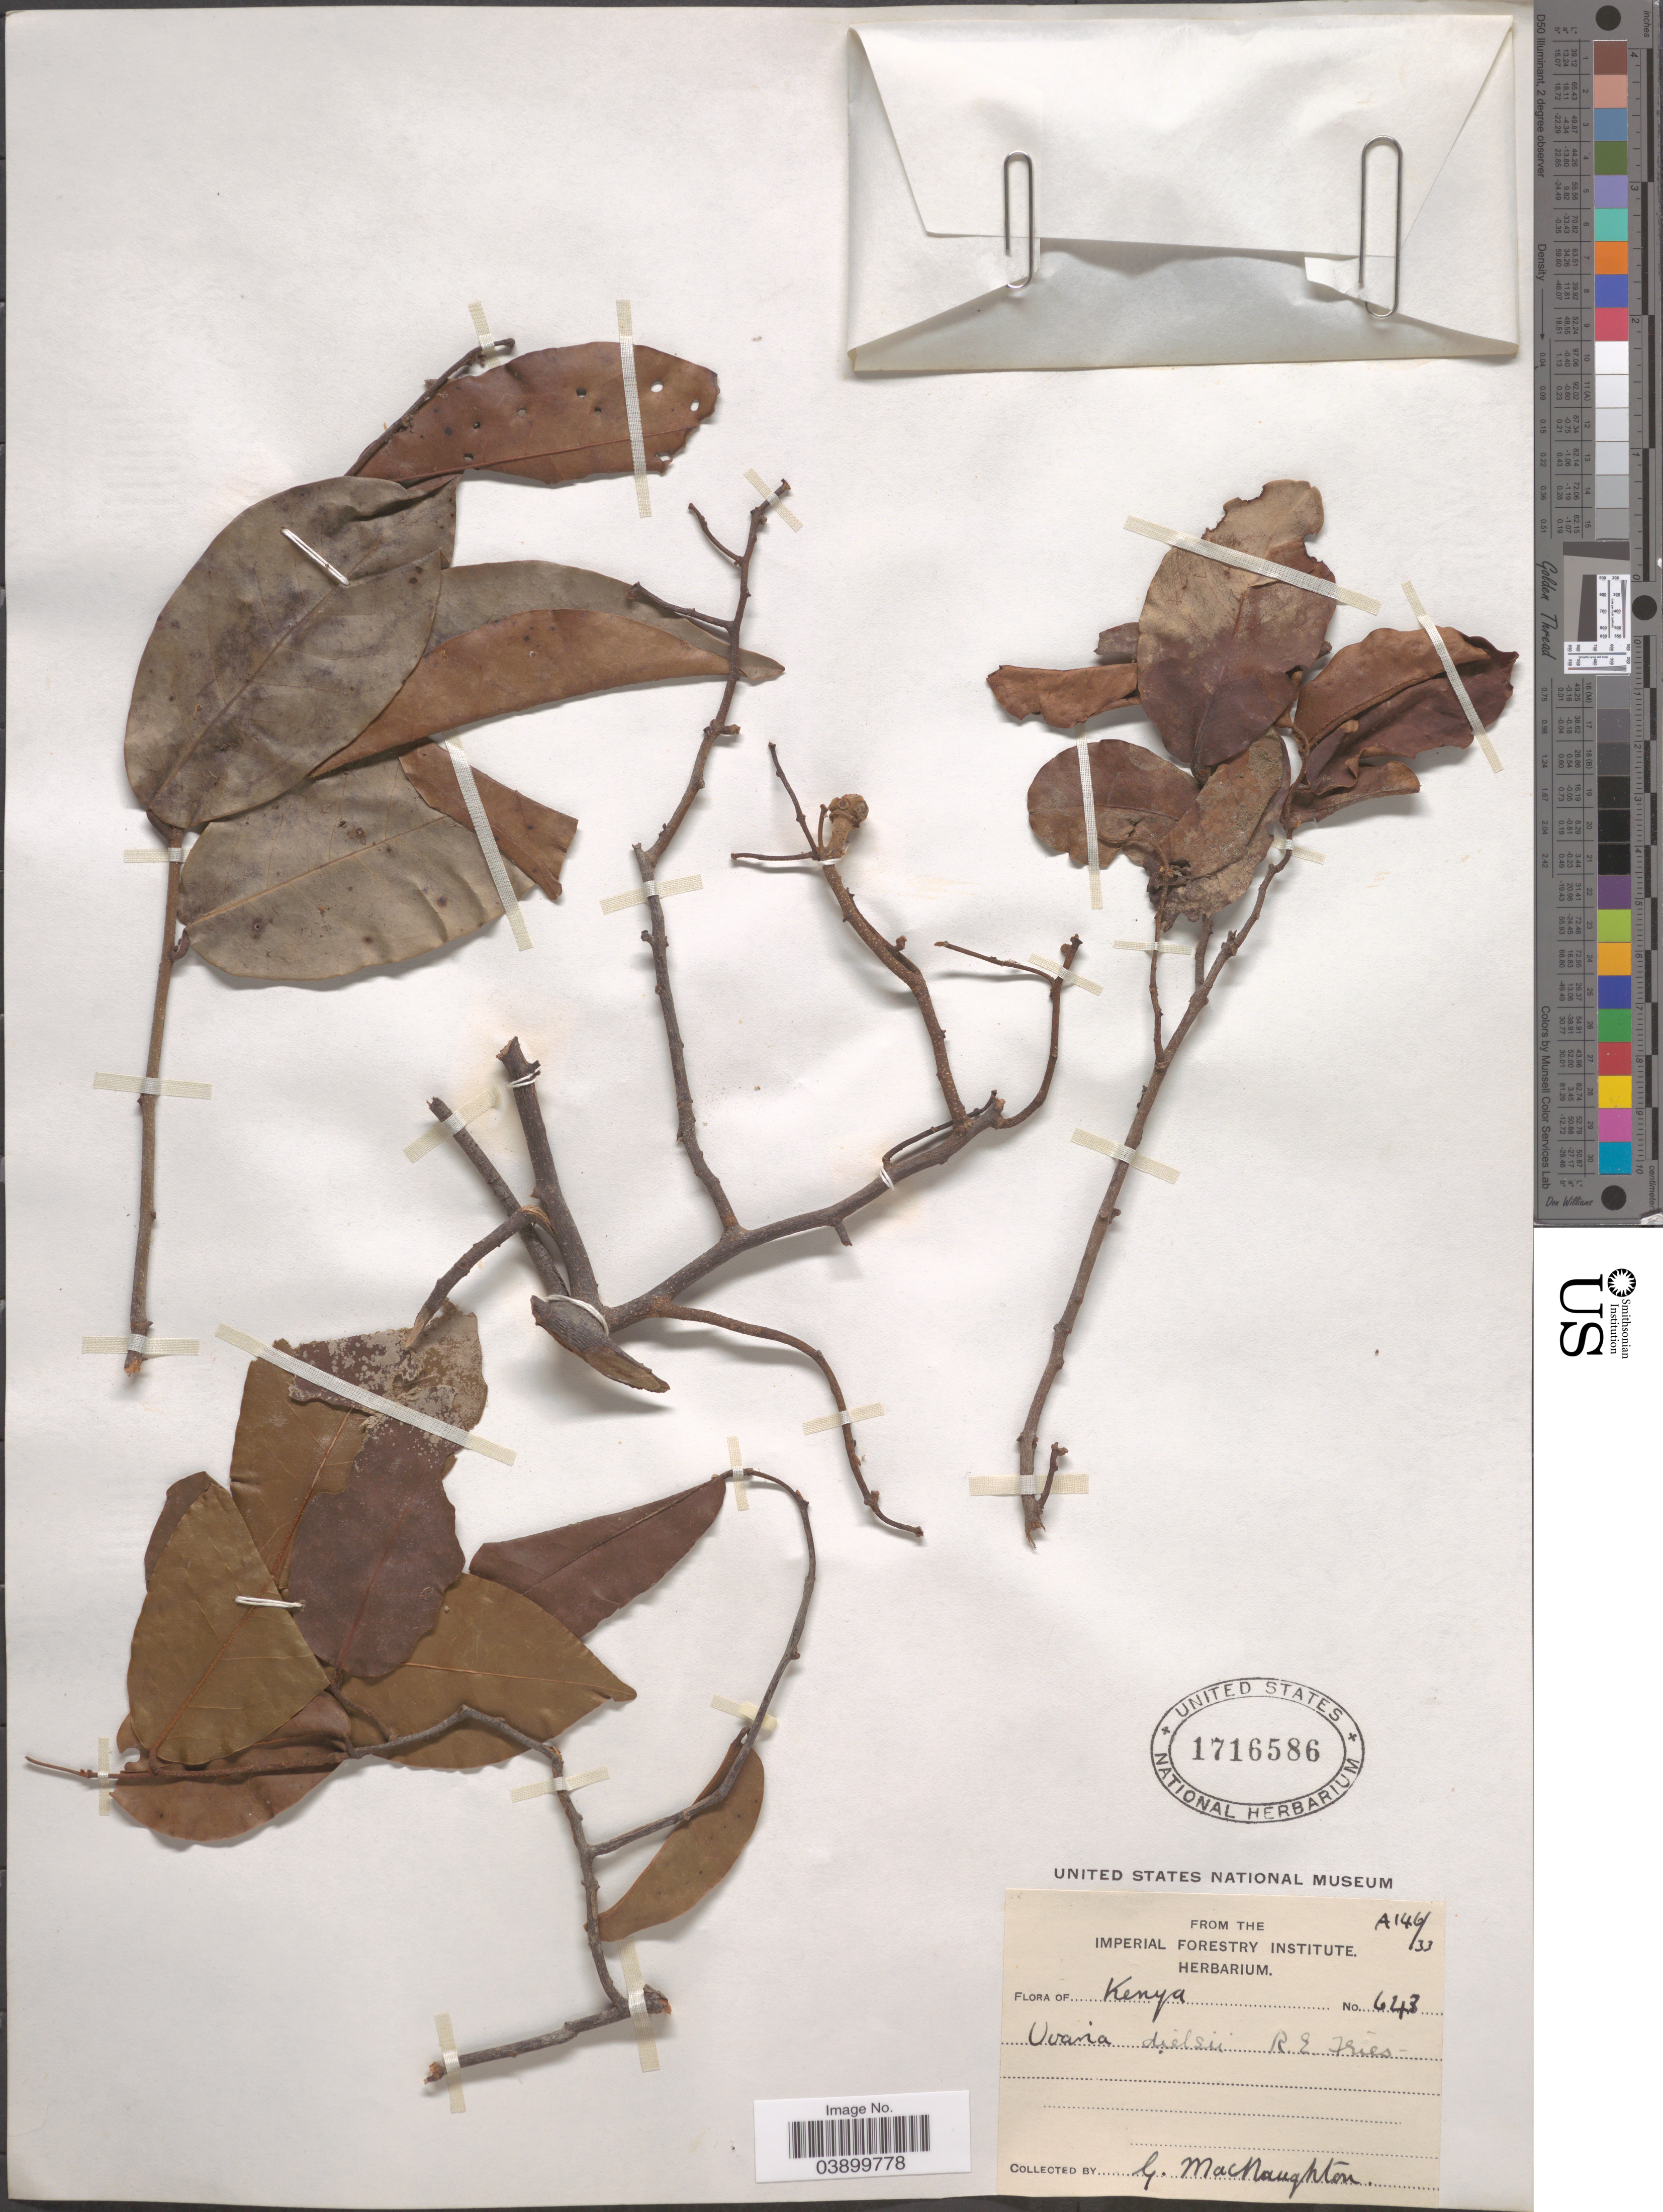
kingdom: Plantae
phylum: Tracheophyta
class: Magnoliopsida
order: Magnoliales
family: Annonaceae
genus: Uvaria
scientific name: Uvaria dielsii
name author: R.E. Fr.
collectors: G. Macnaughton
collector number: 643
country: Kenya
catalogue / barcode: US 1716586